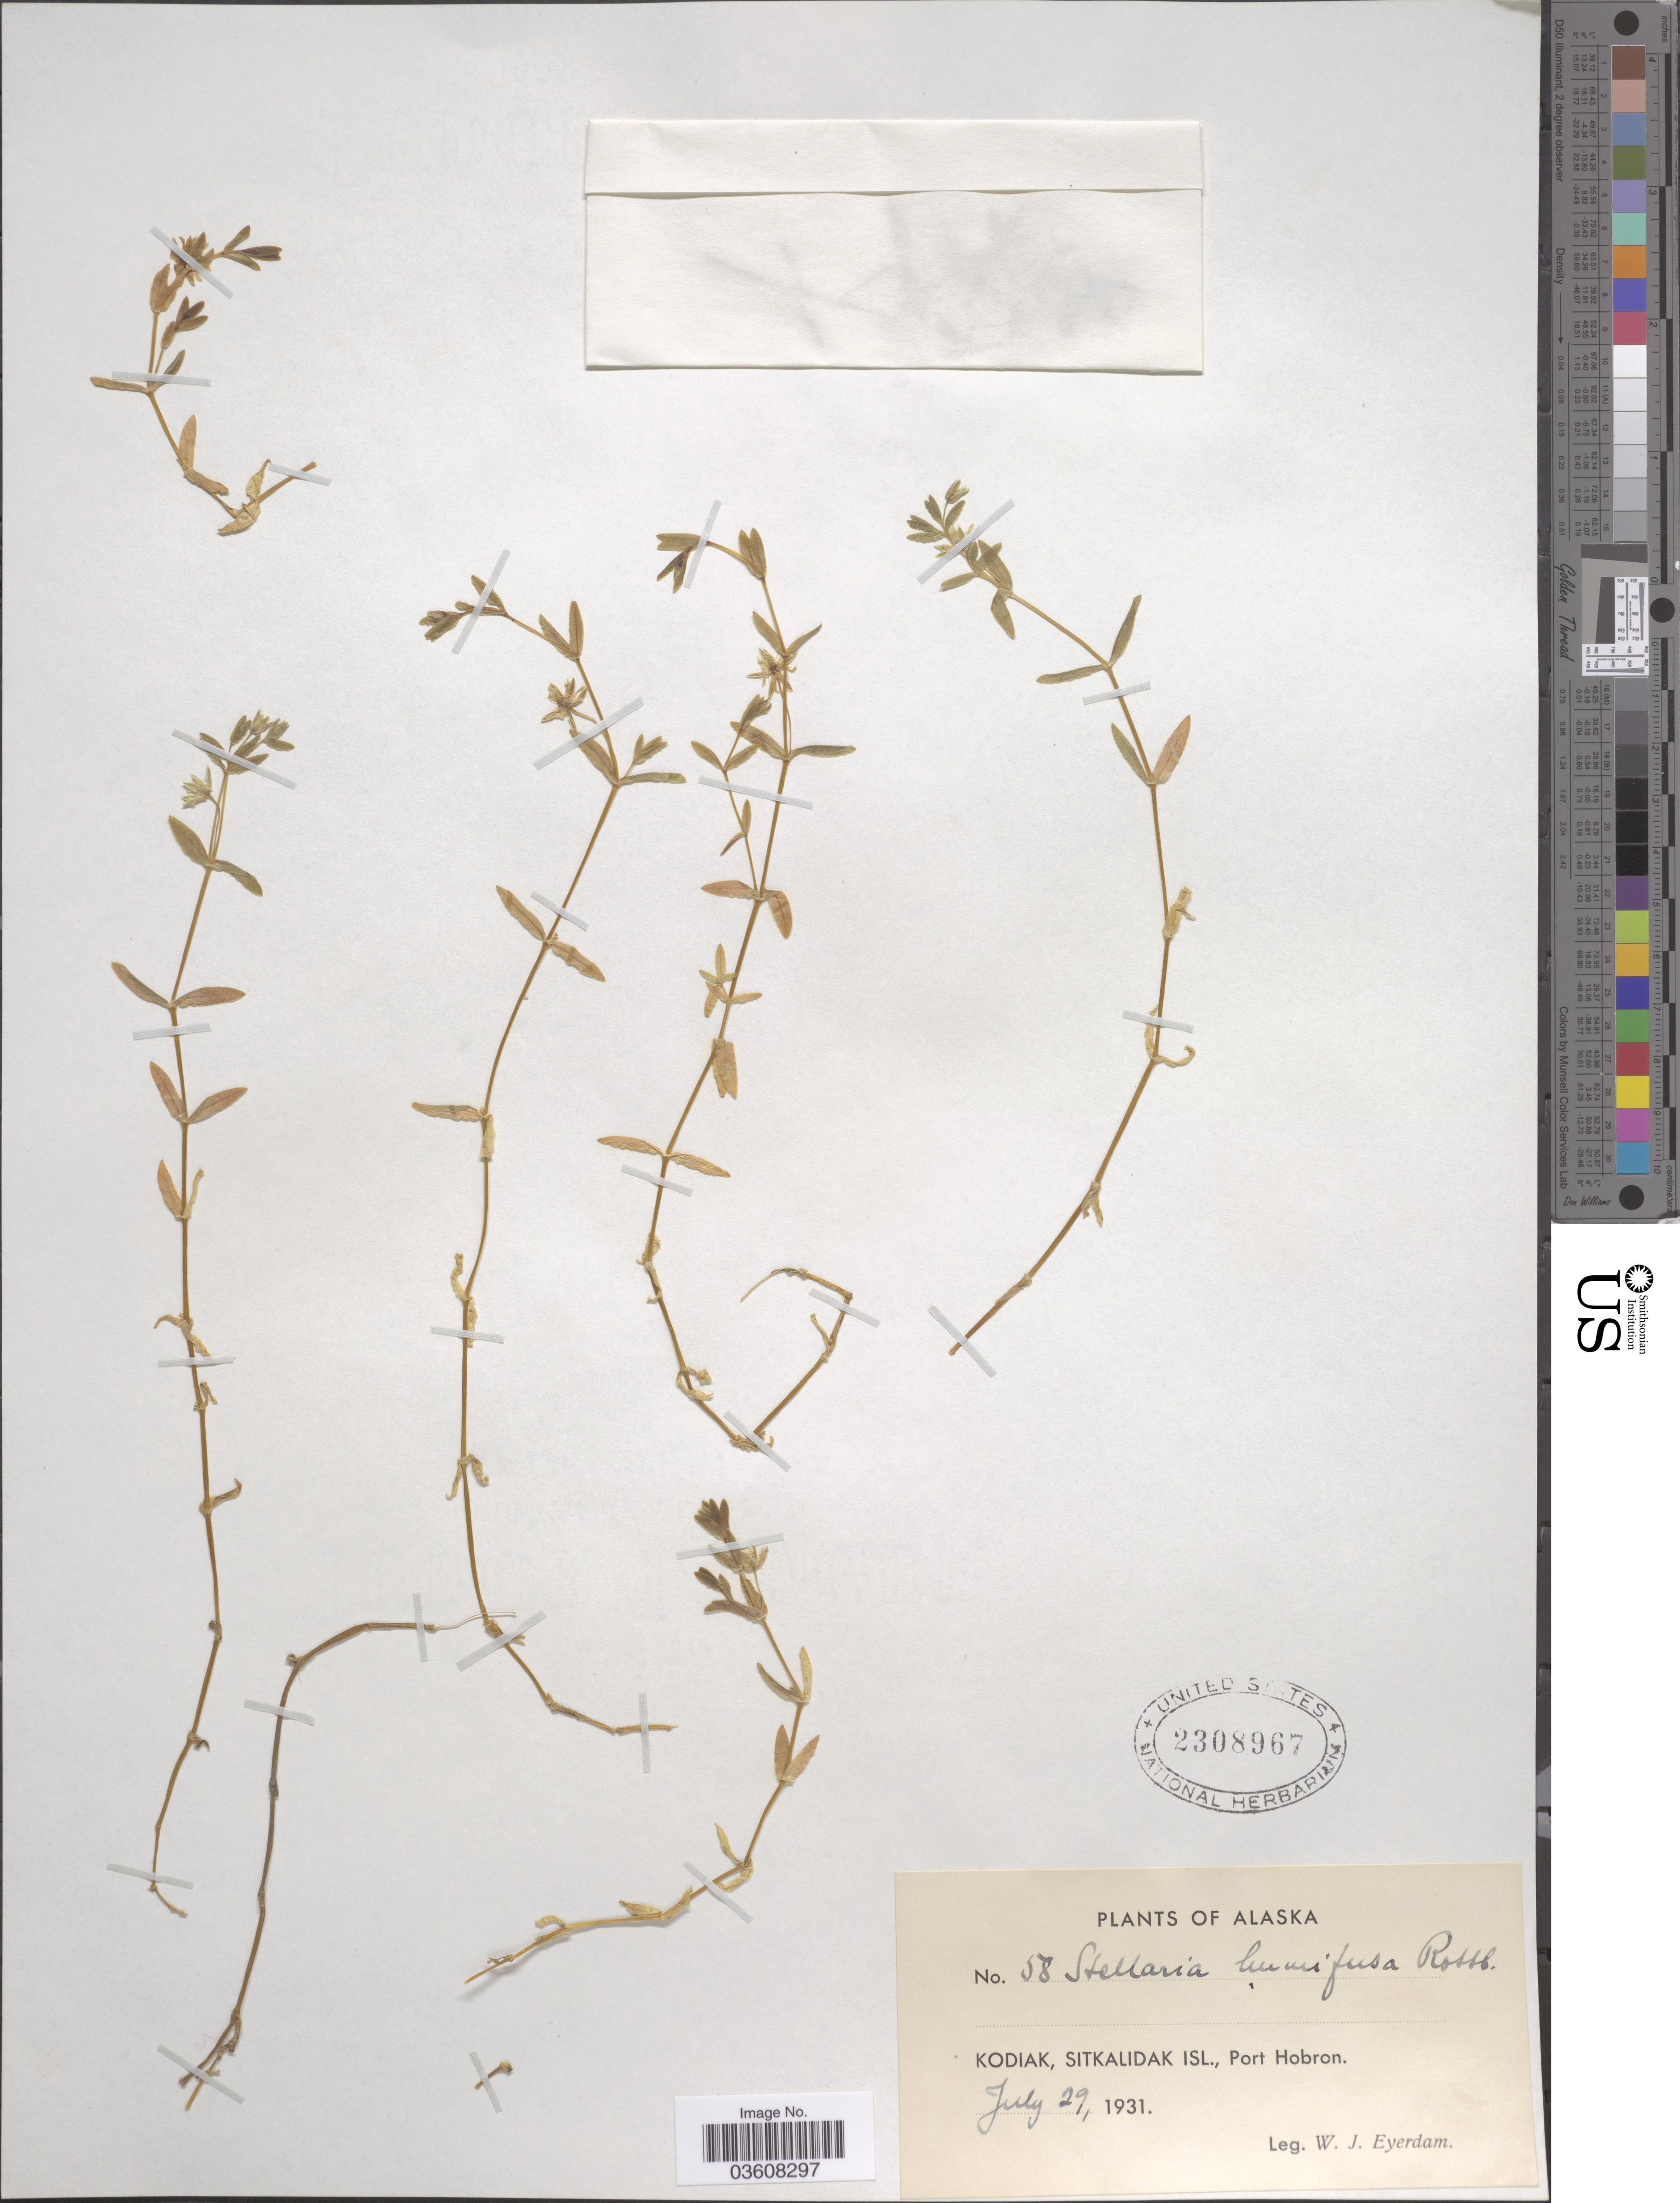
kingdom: Plantae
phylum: Tracheophyta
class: Magnoliopsida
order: Caryophyllales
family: Caryophyllaceae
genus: Stellaria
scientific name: Stellaria humifusa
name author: Rottb.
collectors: W. J. Eyerdam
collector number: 58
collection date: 1931-07-29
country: United States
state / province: Alaska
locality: Kodiak, Sitkalidak Isl., Port Hobron.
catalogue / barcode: US 2308967